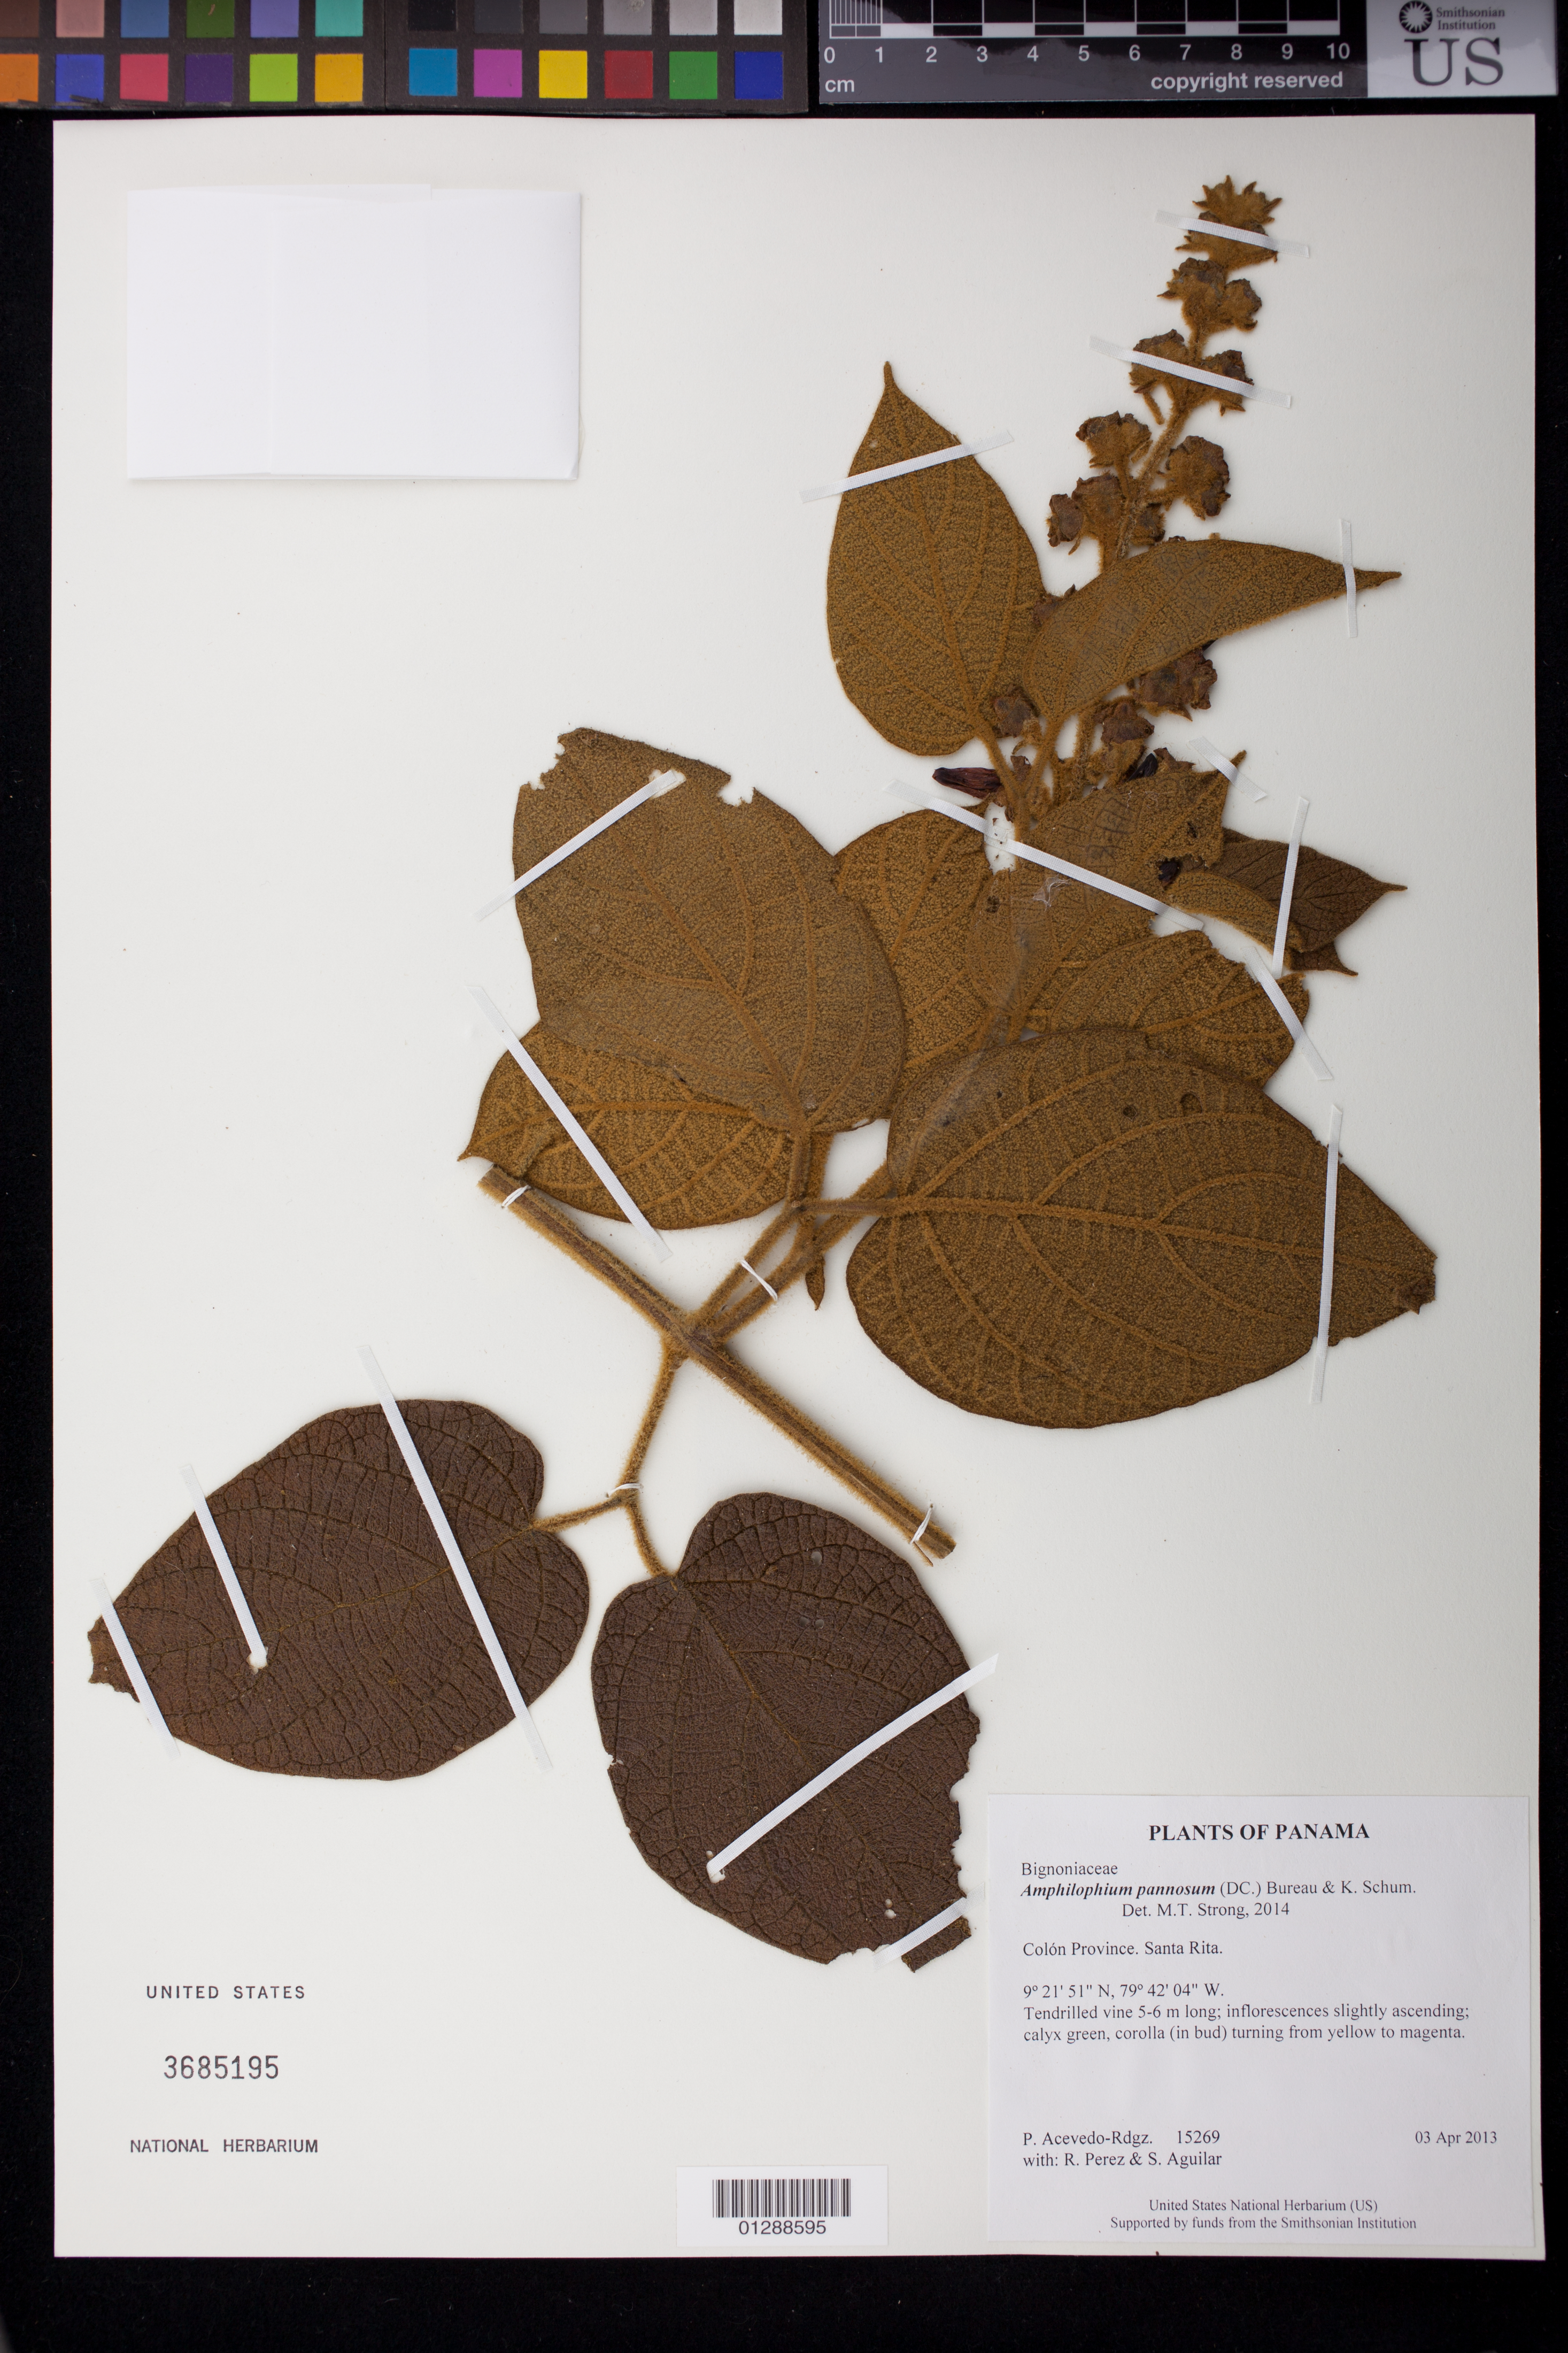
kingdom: Plantae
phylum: Tracheophyta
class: Magnoliopsida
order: Lamiales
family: Bignoniaceae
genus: Amphilophium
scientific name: Amphilophium pannosum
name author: (DC.) Bureau & K. Schum.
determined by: Strong, M. T., (US), Smithsonian Institution - National Museum of Natural History (UNITED STATES)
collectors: P. Acevedo-Rodr., R. Perez & S. Aguilar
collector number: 15269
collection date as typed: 03 Apr 2013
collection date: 2013-04-03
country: Panama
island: Colón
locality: Santa Rita.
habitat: Remnant moist forest.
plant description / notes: US, PMA, SCZ, NY, MO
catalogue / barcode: US 3685195